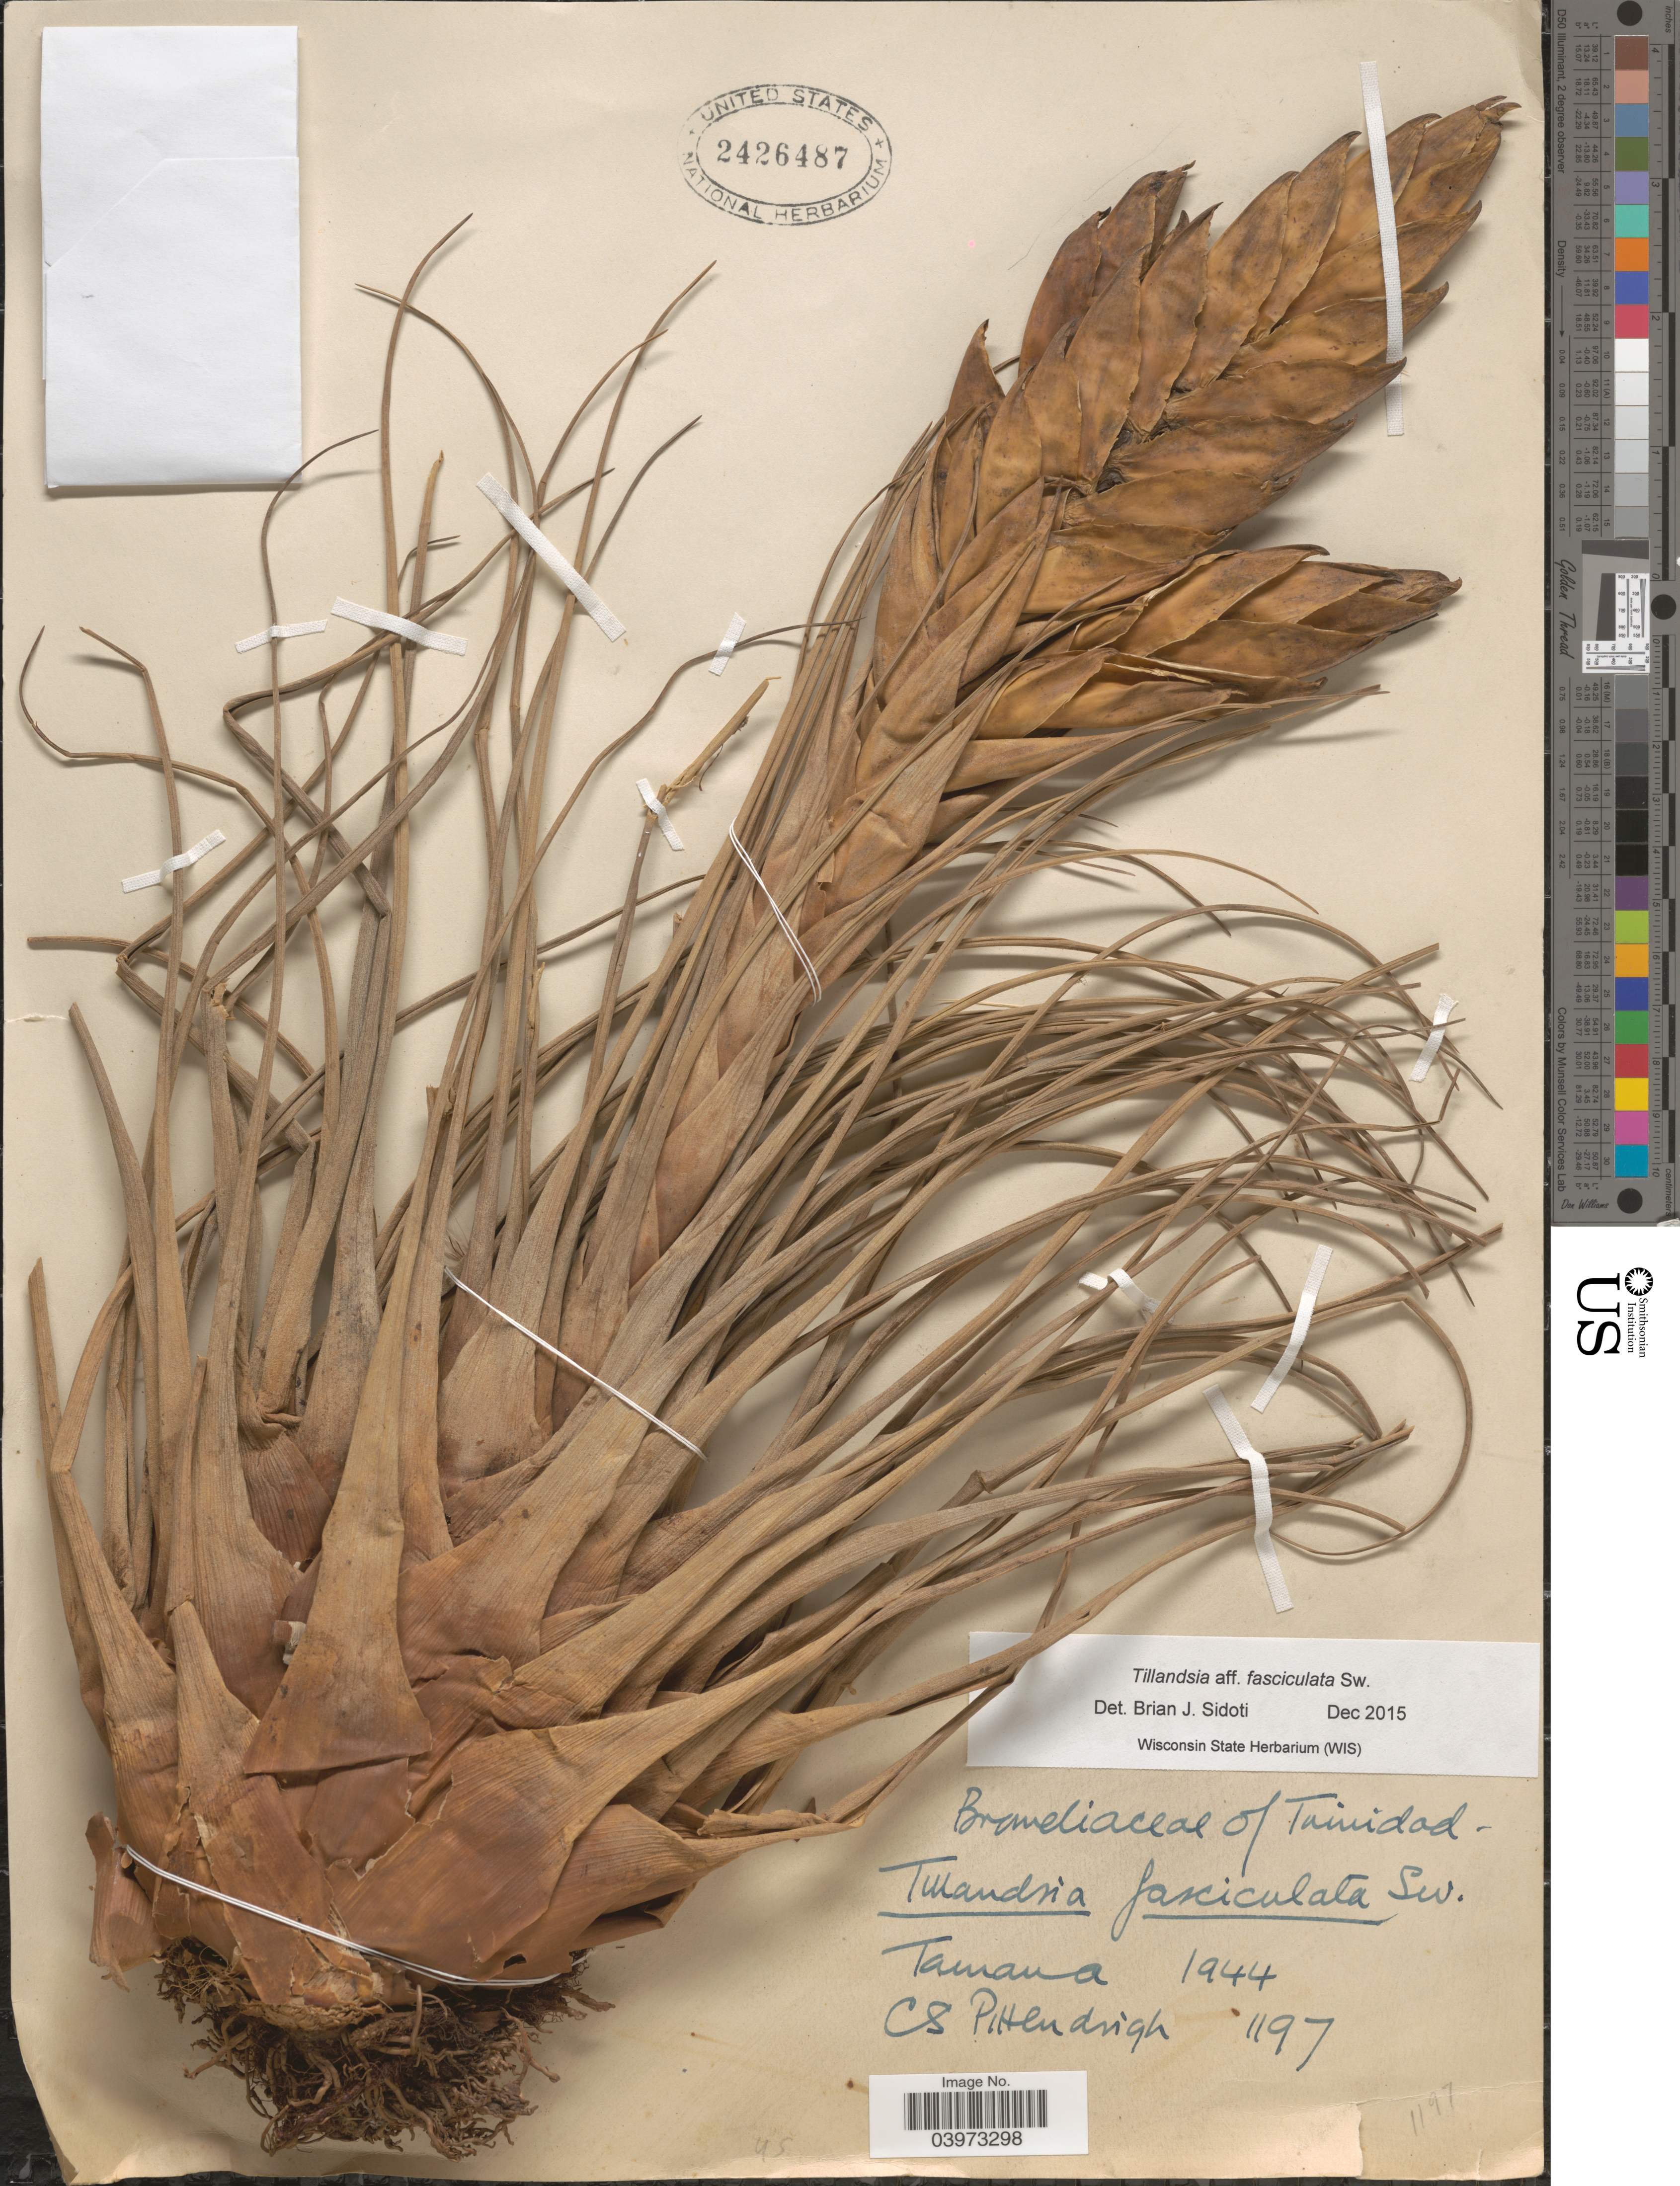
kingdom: Plantae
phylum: Tracheophyta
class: Liliopsida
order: Poales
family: Bromeliaceae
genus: Tillandsia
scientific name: Tillandsia fasciculata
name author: Sw.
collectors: C. Pittendrigh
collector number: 1197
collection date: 1944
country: Trinidad and Tobago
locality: Trinidad. Tamana.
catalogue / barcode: US 2426487